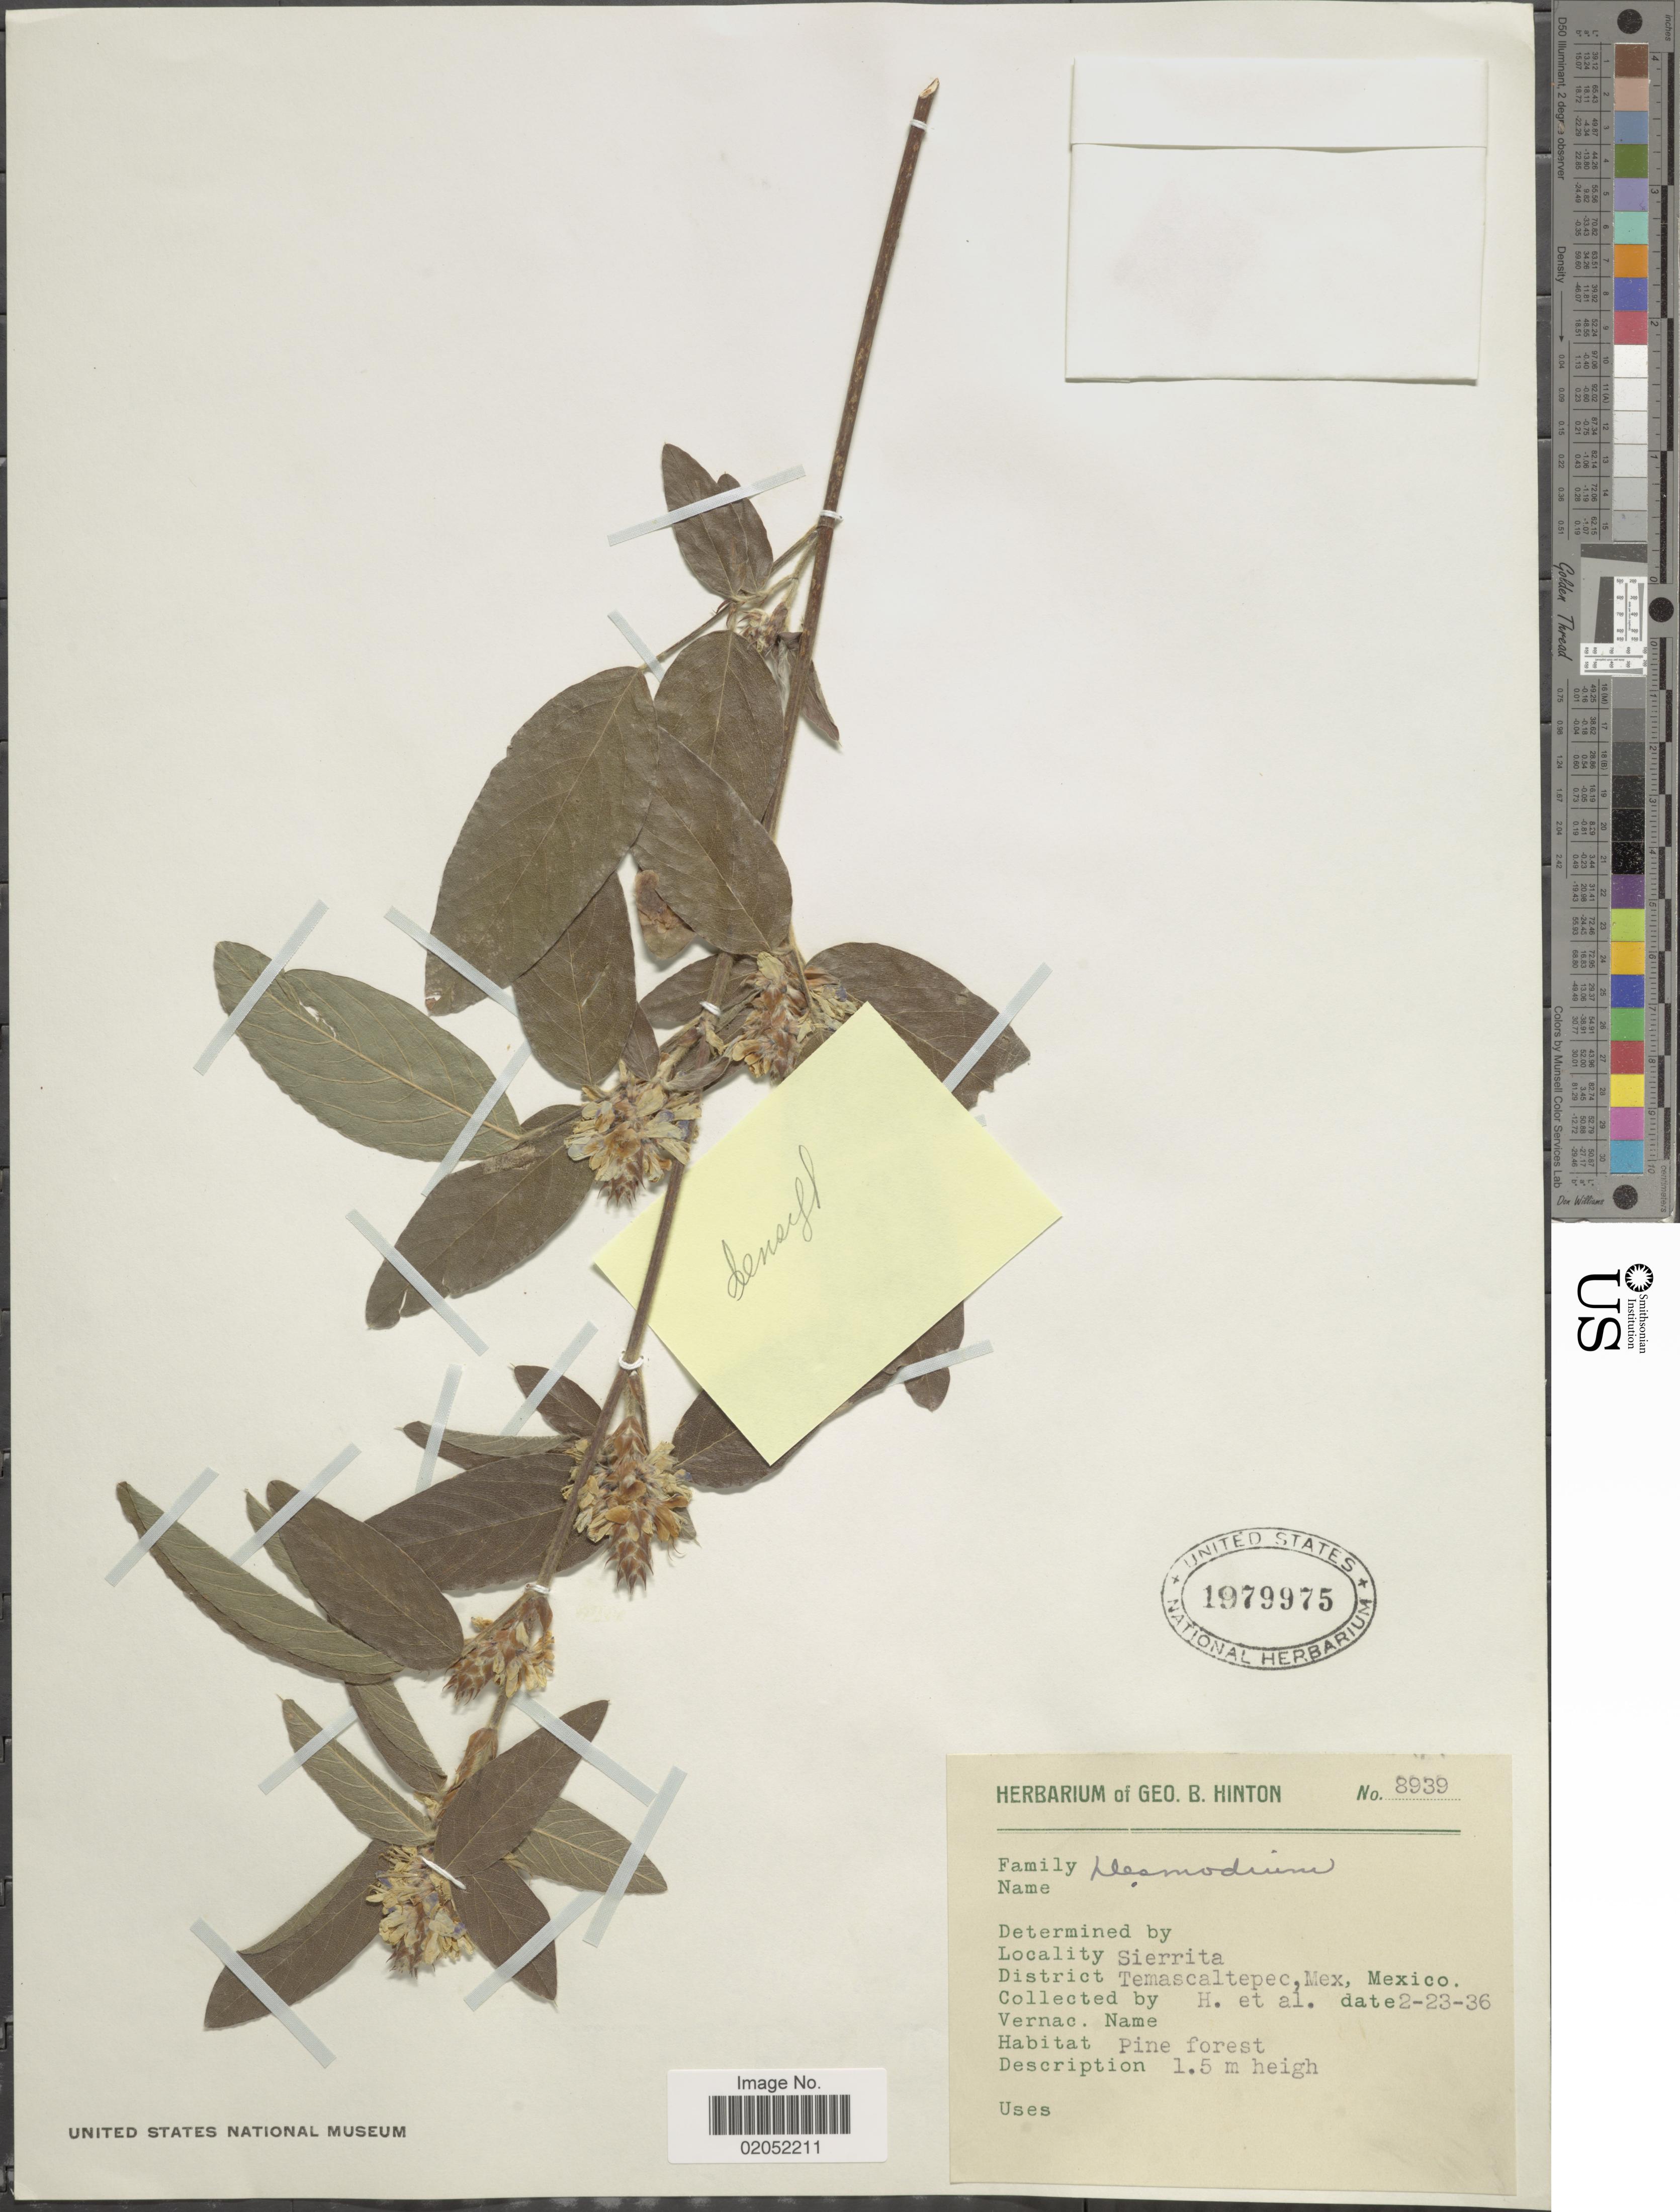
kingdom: Plantae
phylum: Tracheophyta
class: Magnoliopsida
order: Fabales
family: Fabaceae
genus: Desmodium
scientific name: Desmodium densiflorum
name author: Hemsl.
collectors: G. B. Hinton & et al.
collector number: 8939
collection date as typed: Transcribed d/m/y: 23/2/36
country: Mexico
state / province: México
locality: Sierrita, District Temascaltepec, Mex.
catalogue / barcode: US 1979975